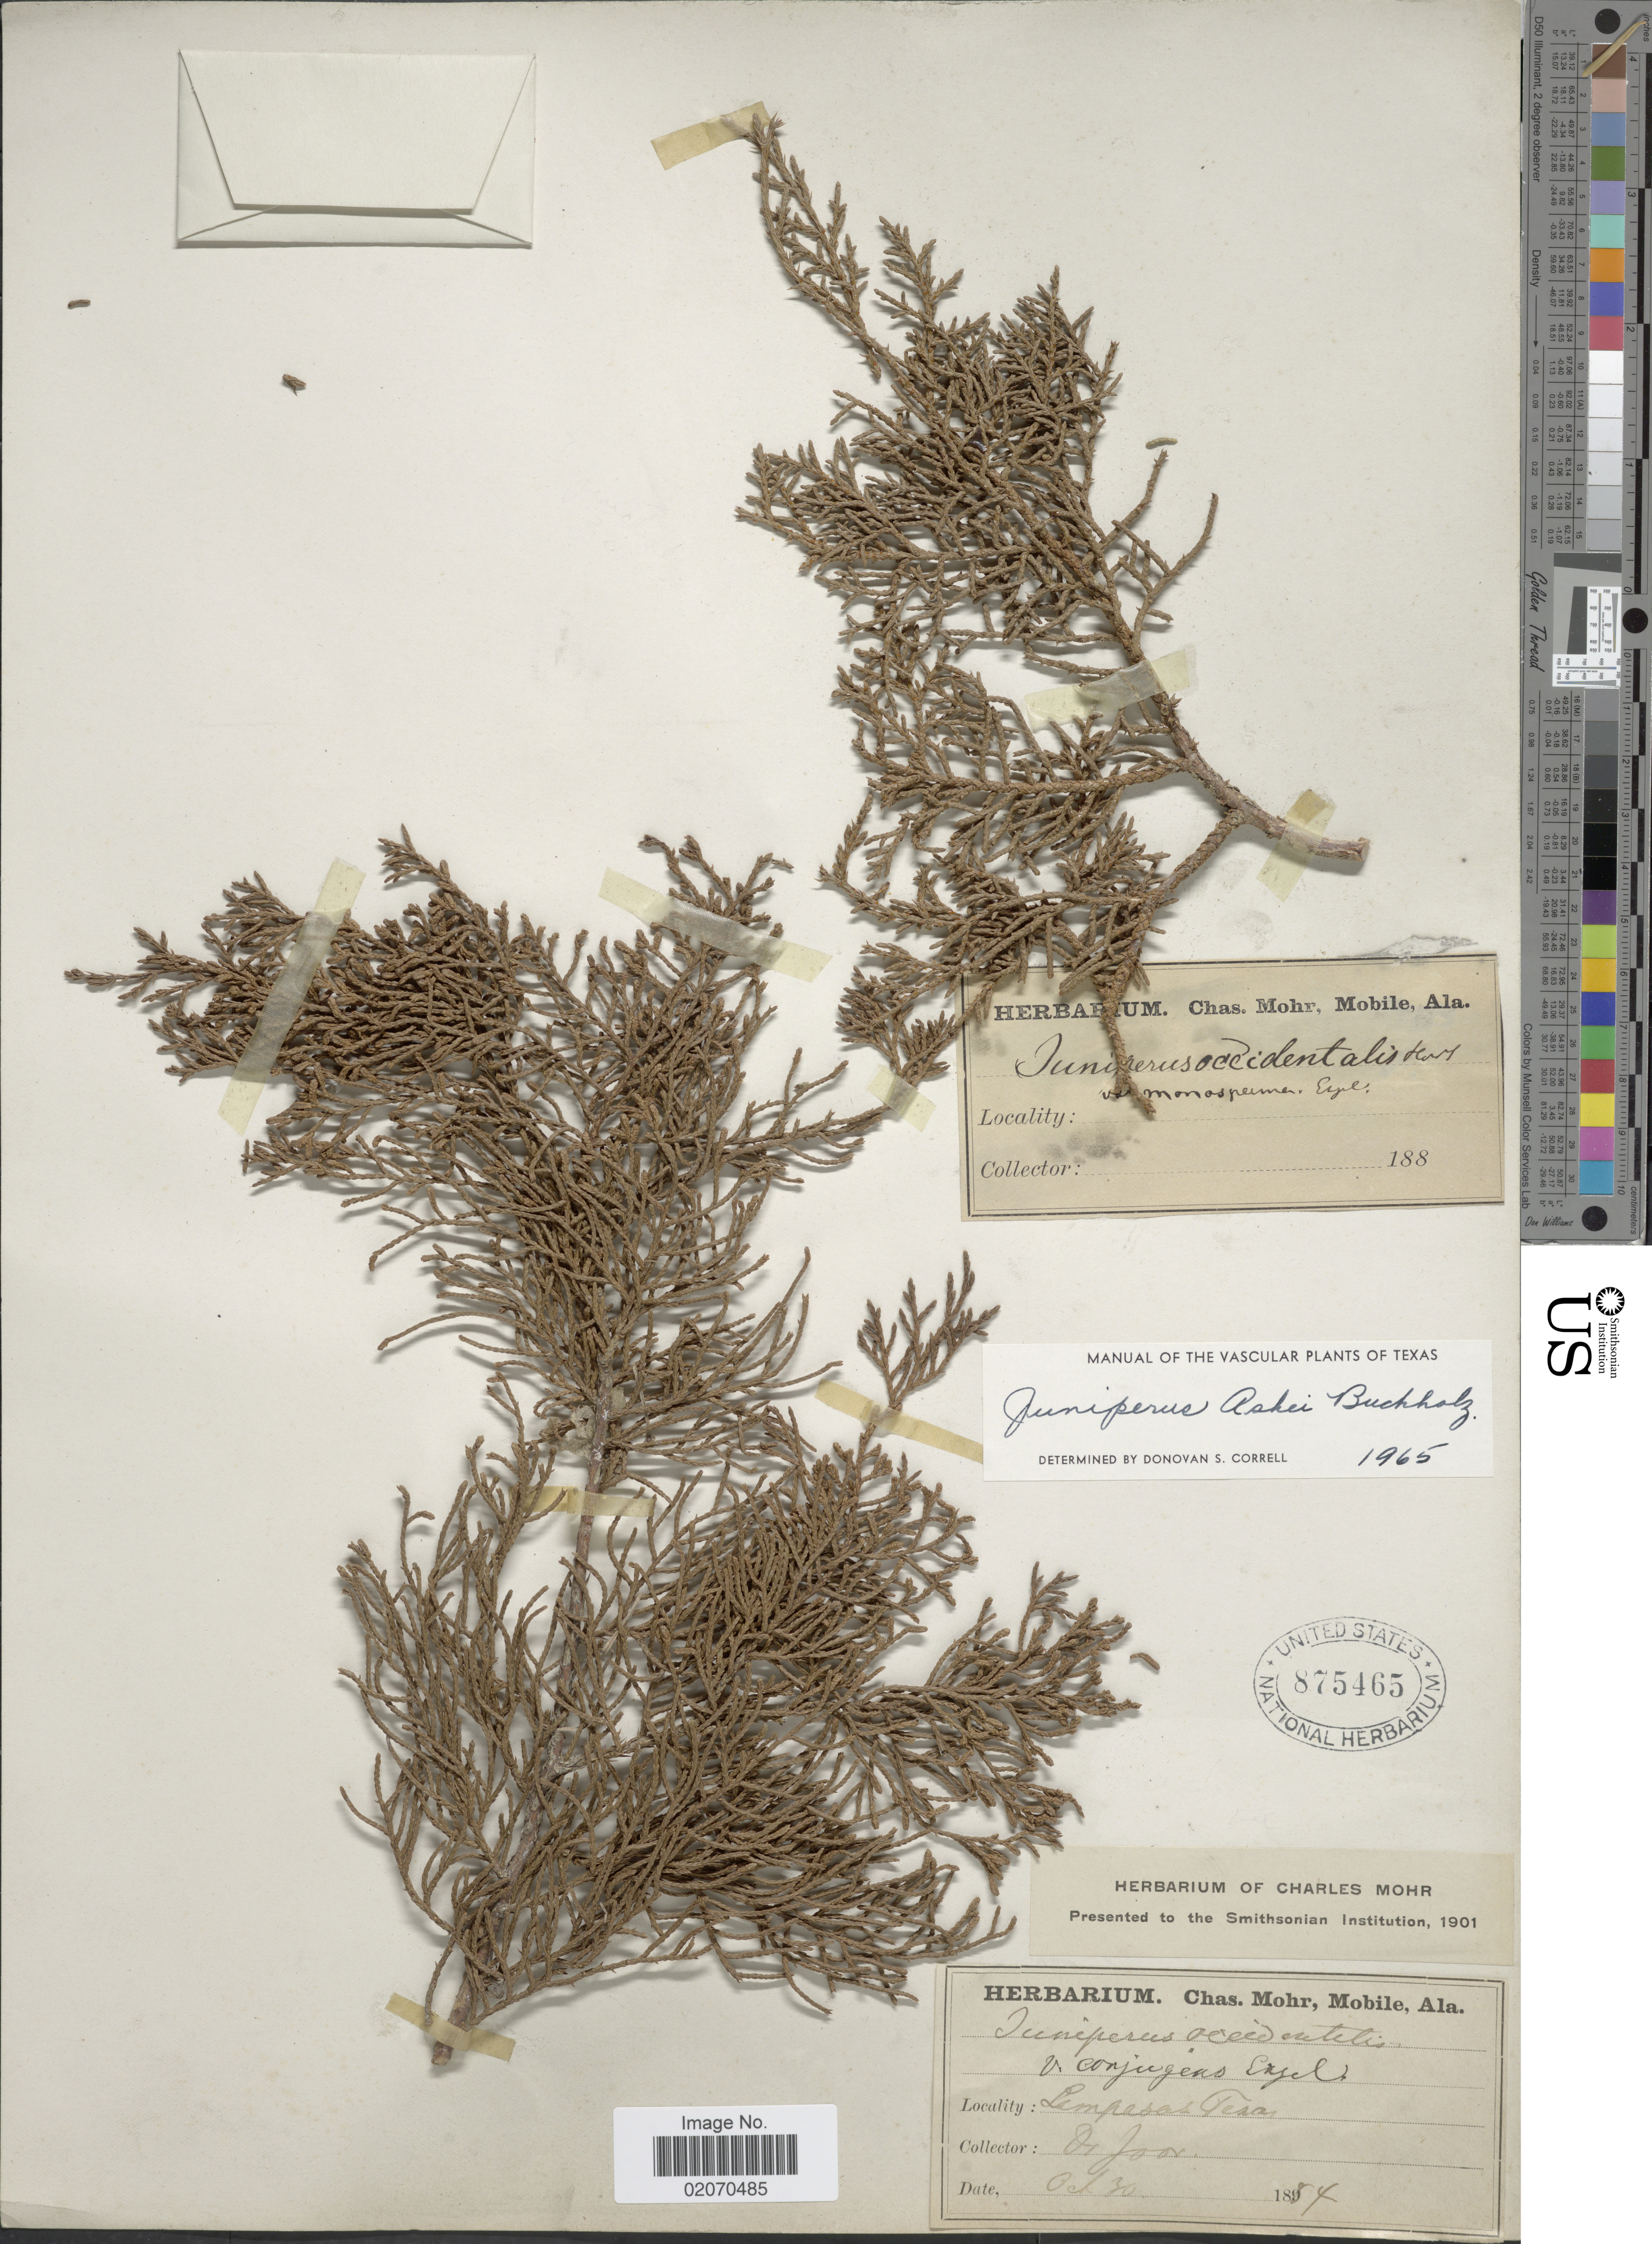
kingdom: Plantae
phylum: Tracheophyta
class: Pinopsida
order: Pinales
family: Cupressaceae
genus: Juniperus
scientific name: Juniperus ashei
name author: J. Buchholz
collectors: -. Joor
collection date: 1884-10-30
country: United States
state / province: Texas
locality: Lampasas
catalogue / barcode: US 875465